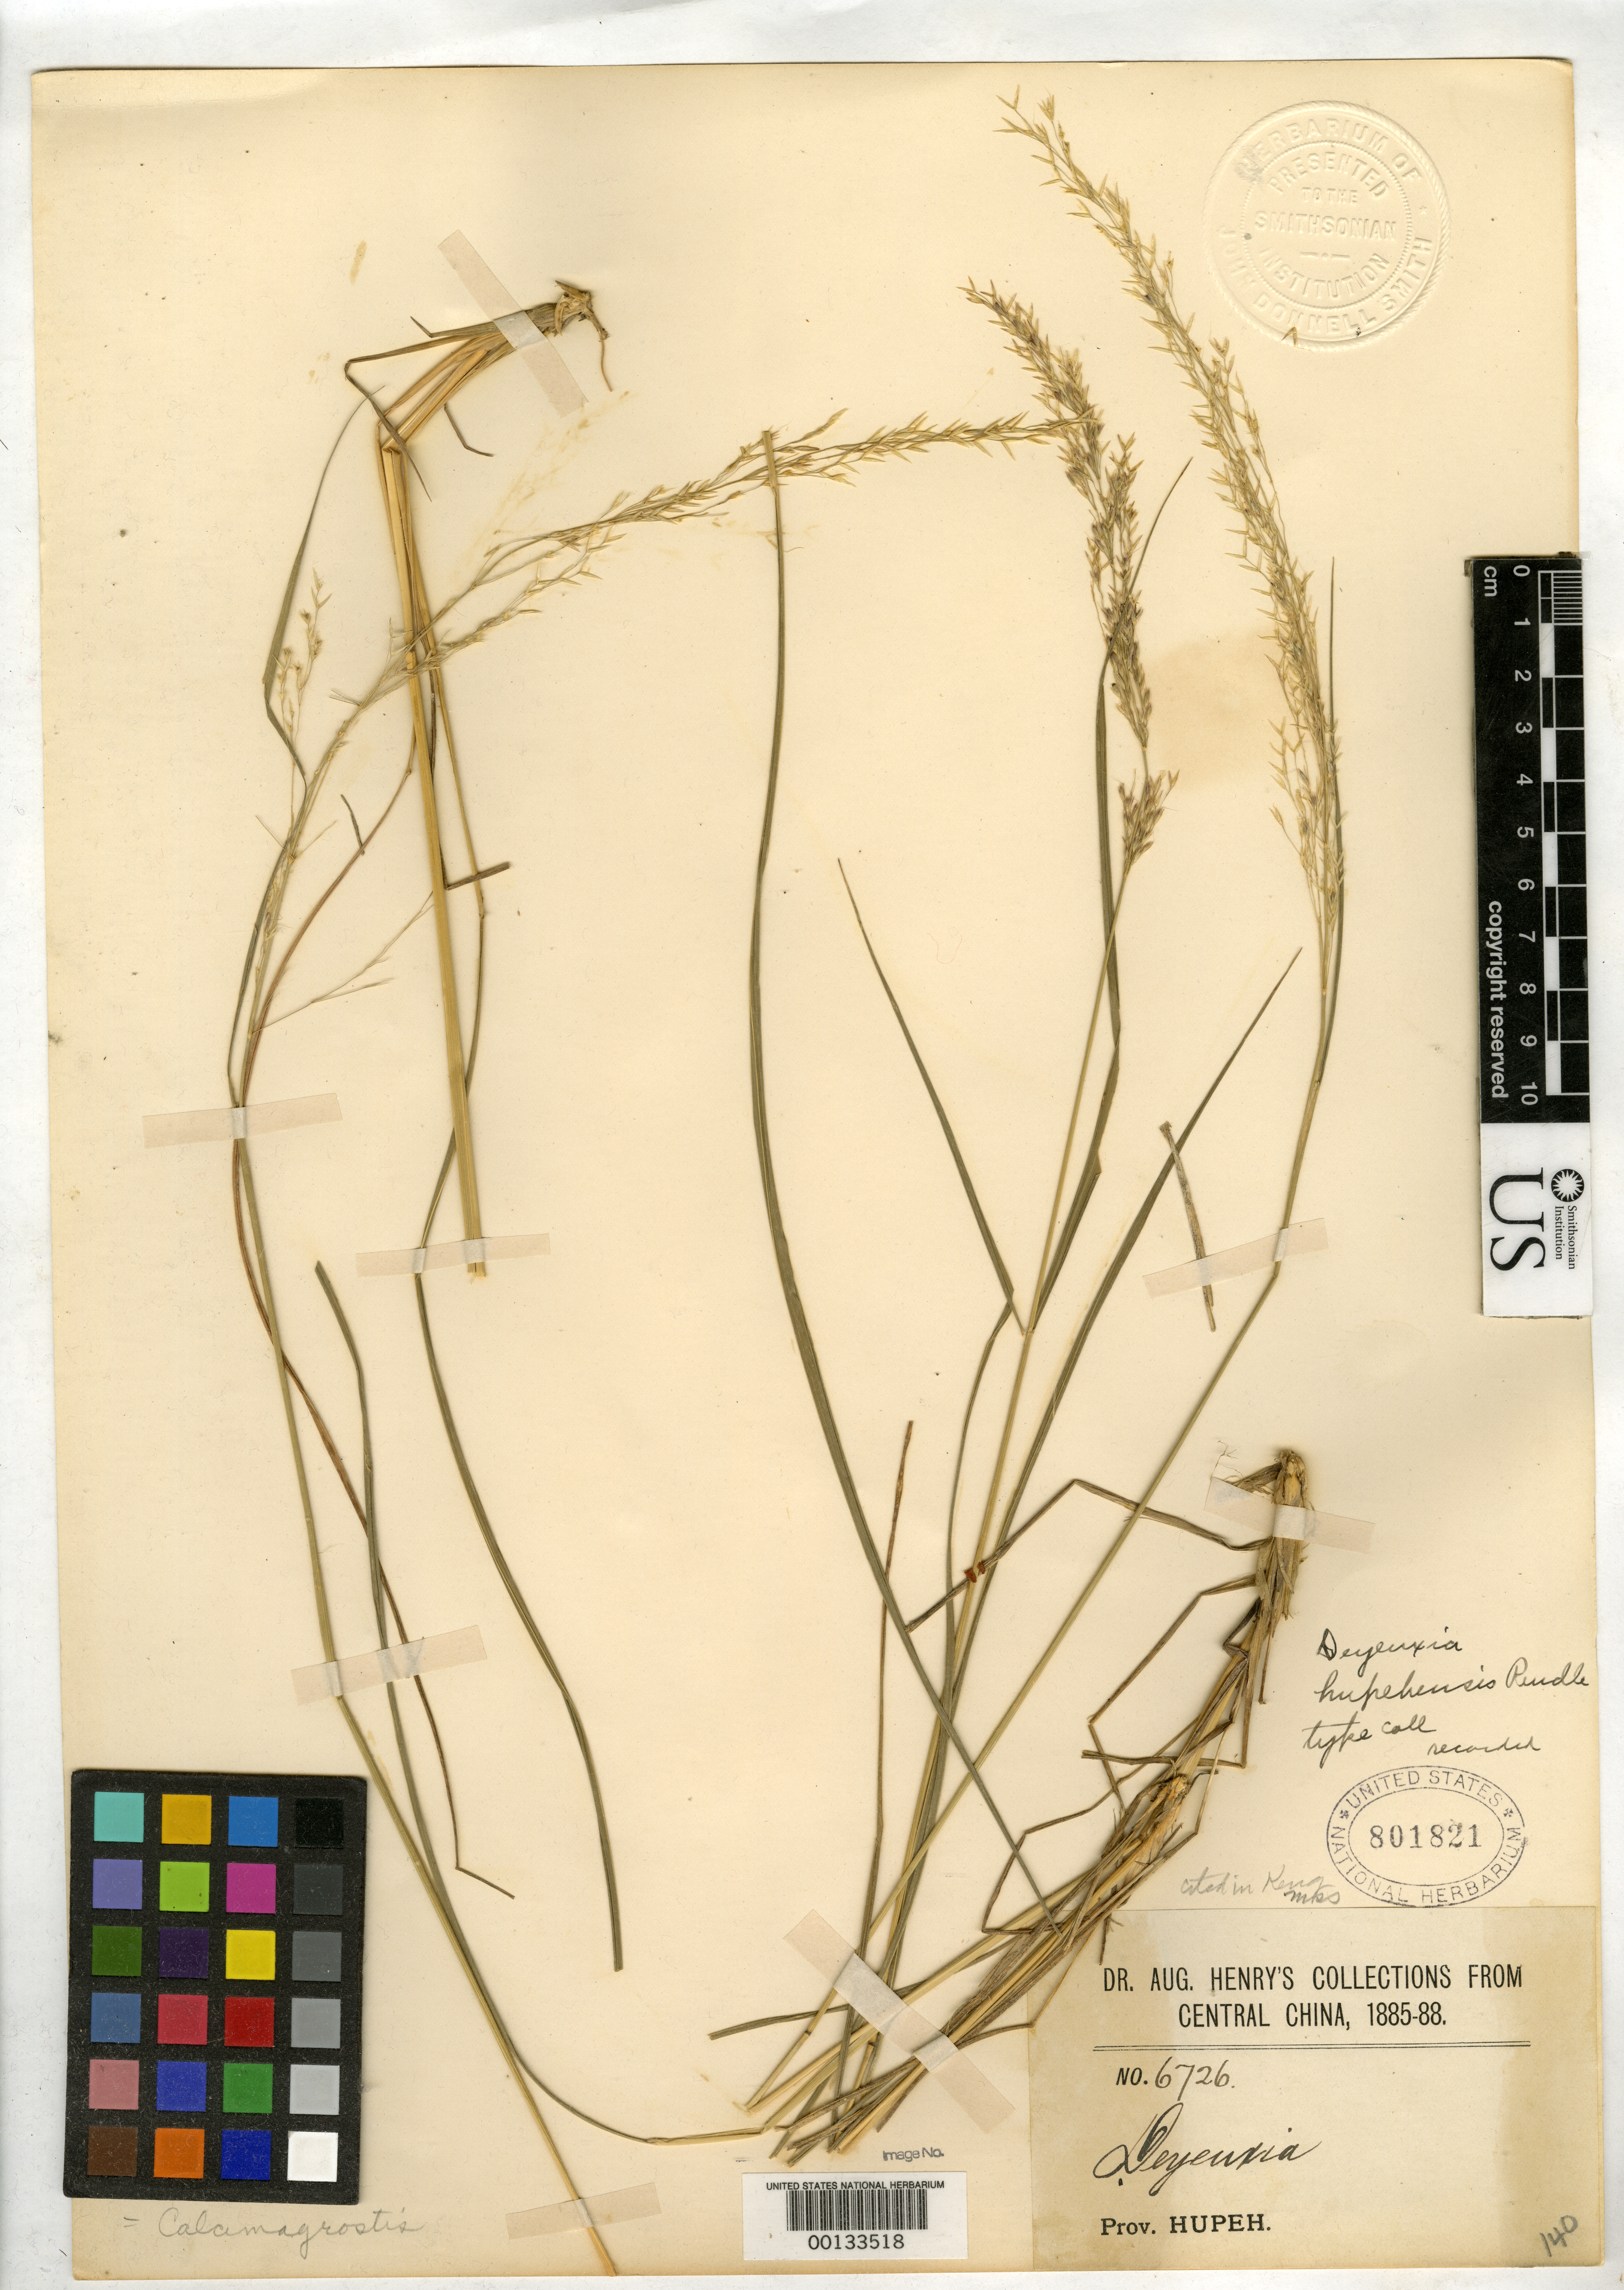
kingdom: Plantae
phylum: Tracheophyta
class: Liliopsida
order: Poales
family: Poaceae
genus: Deyeuxia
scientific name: Deyeuxia hupehensis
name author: Rendle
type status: Isotype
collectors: A. Henry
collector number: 6726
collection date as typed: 1885 to -- --- 1888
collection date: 1885/1888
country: China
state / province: Hebei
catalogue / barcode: US 801821